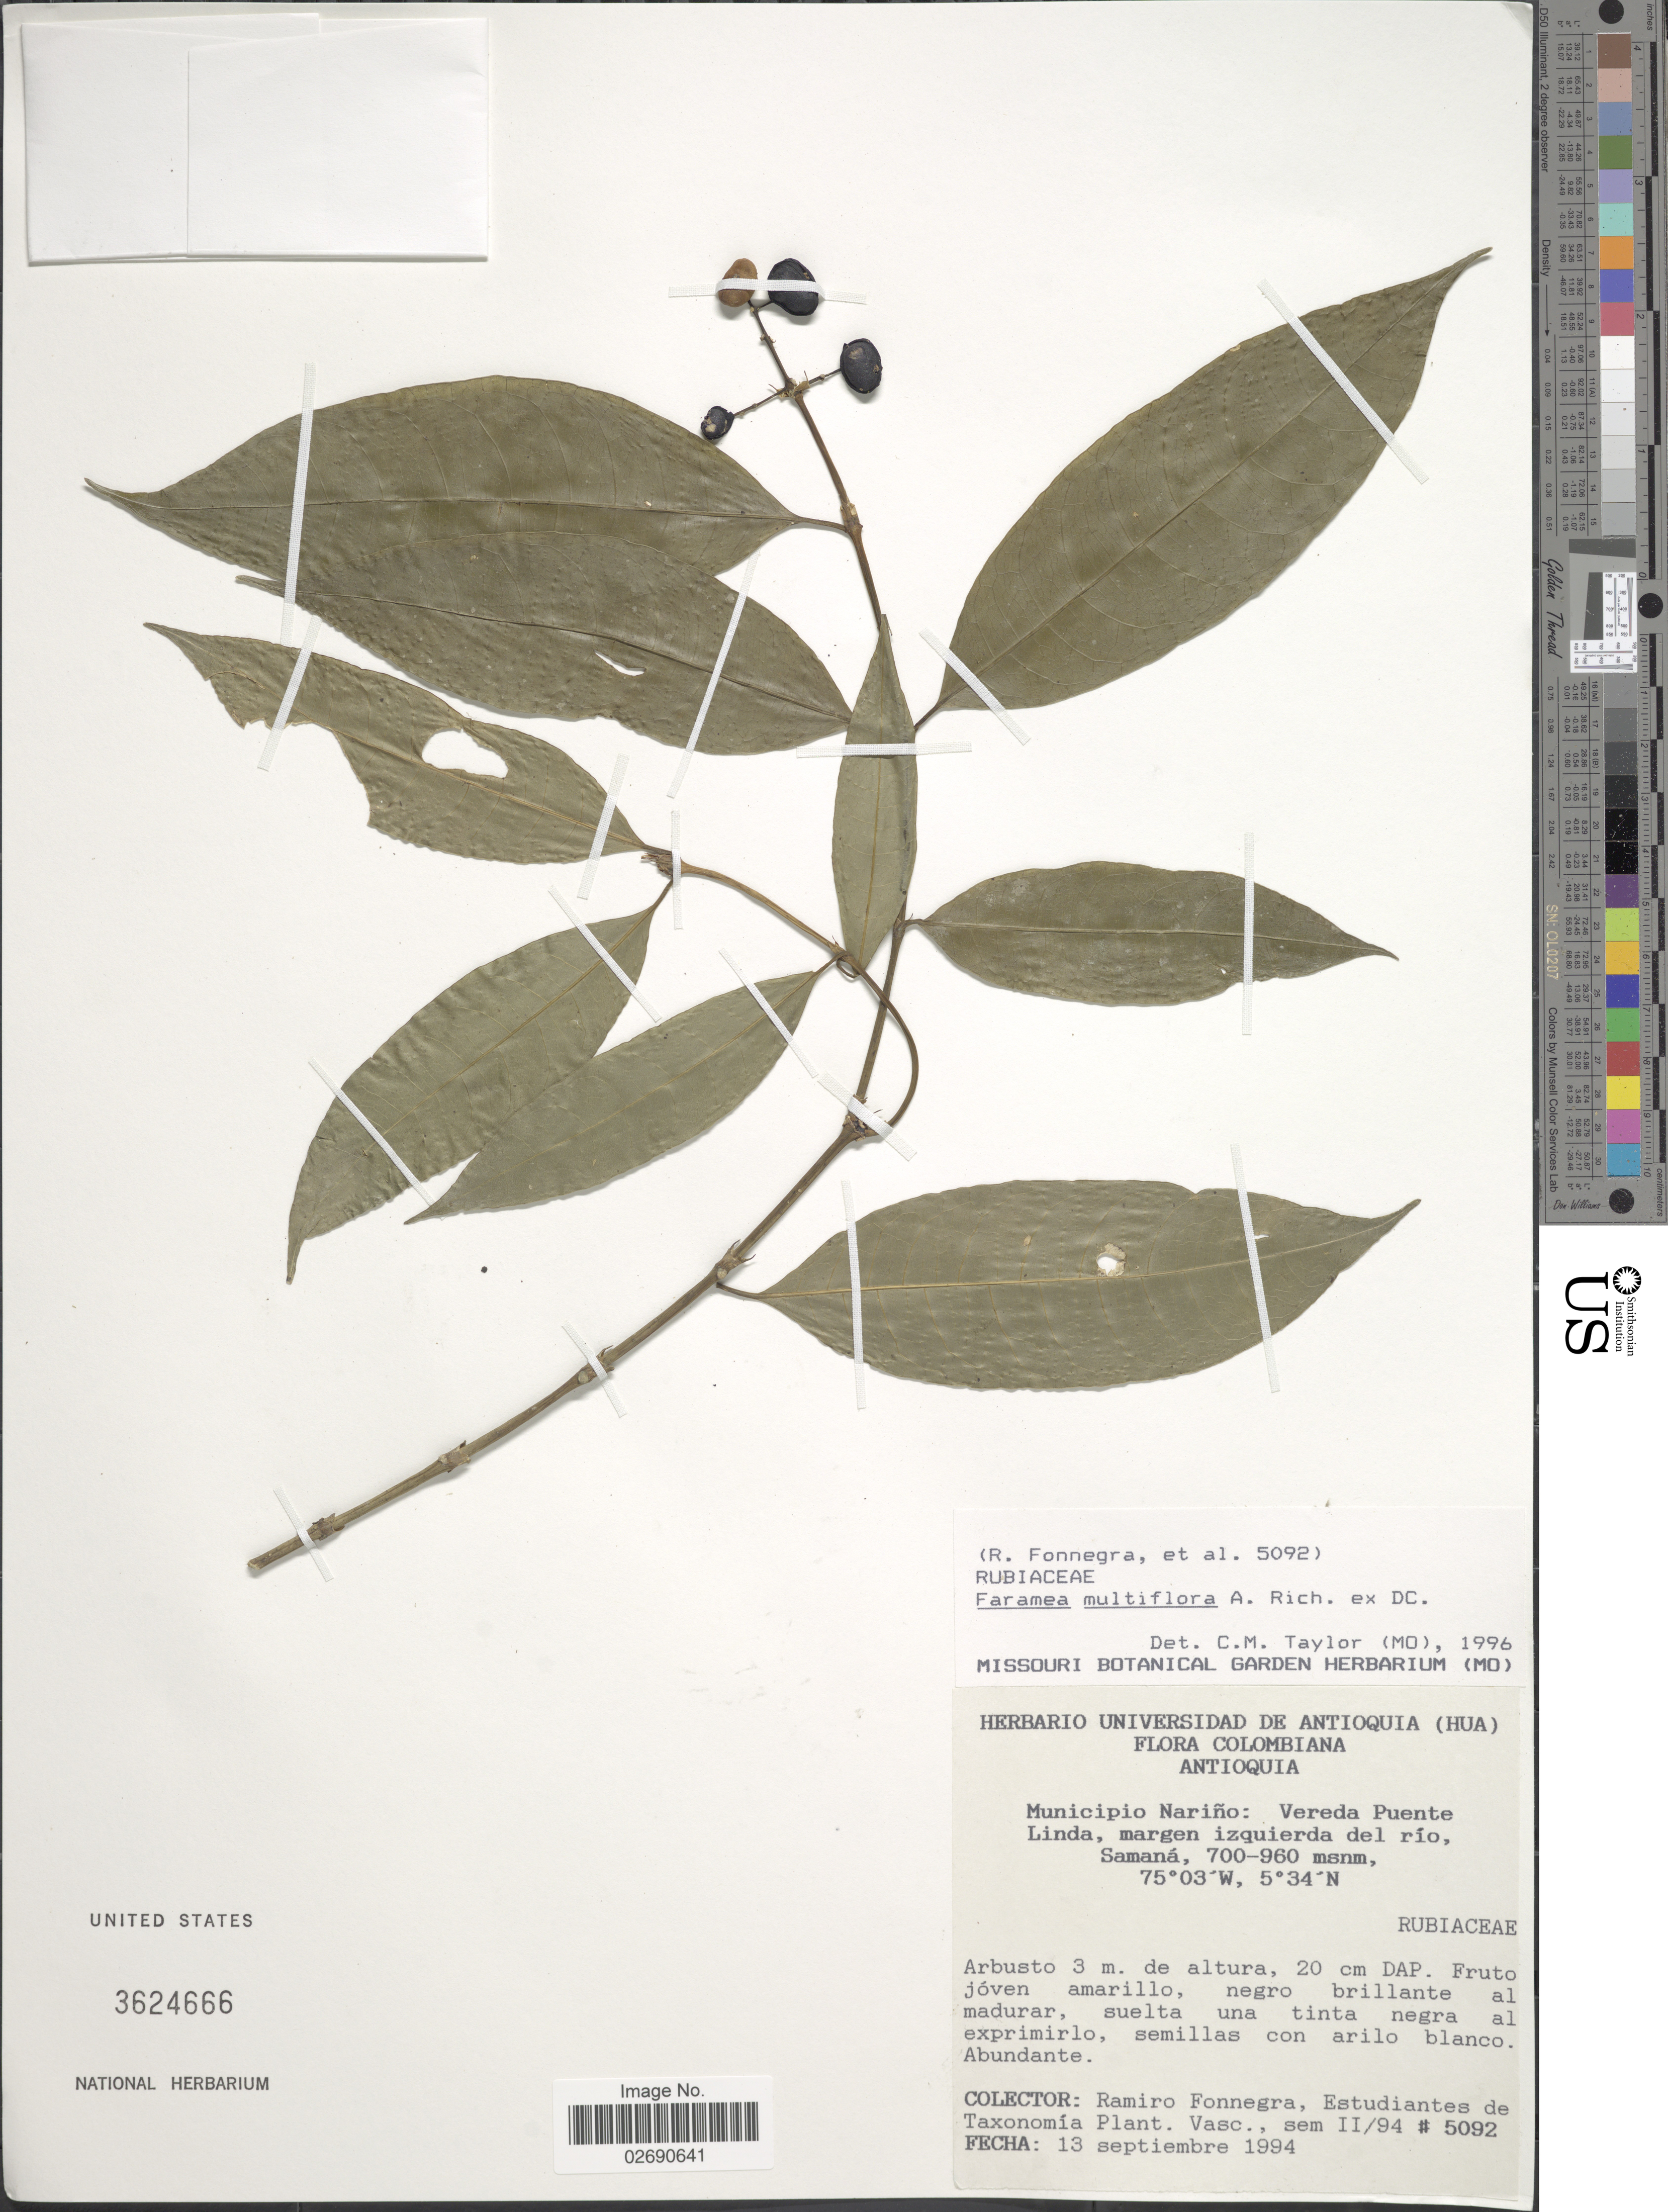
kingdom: Plantae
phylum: Tracheophyta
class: Magnoliopsida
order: Gentianales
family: Rubiaceae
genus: Faramea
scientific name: Faramea multiflora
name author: A. Rich. ex DC.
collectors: R. Fonnegra & Estudiantes de Taxonomía de Plant. Vasculares sem., II/94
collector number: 5092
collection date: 1994-09-13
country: Colombia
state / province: Nariño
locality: Municipio Nariño: Vereda Puente Linda, margen izquierda del río, Samaná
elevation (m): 700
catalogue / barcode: US 3624666